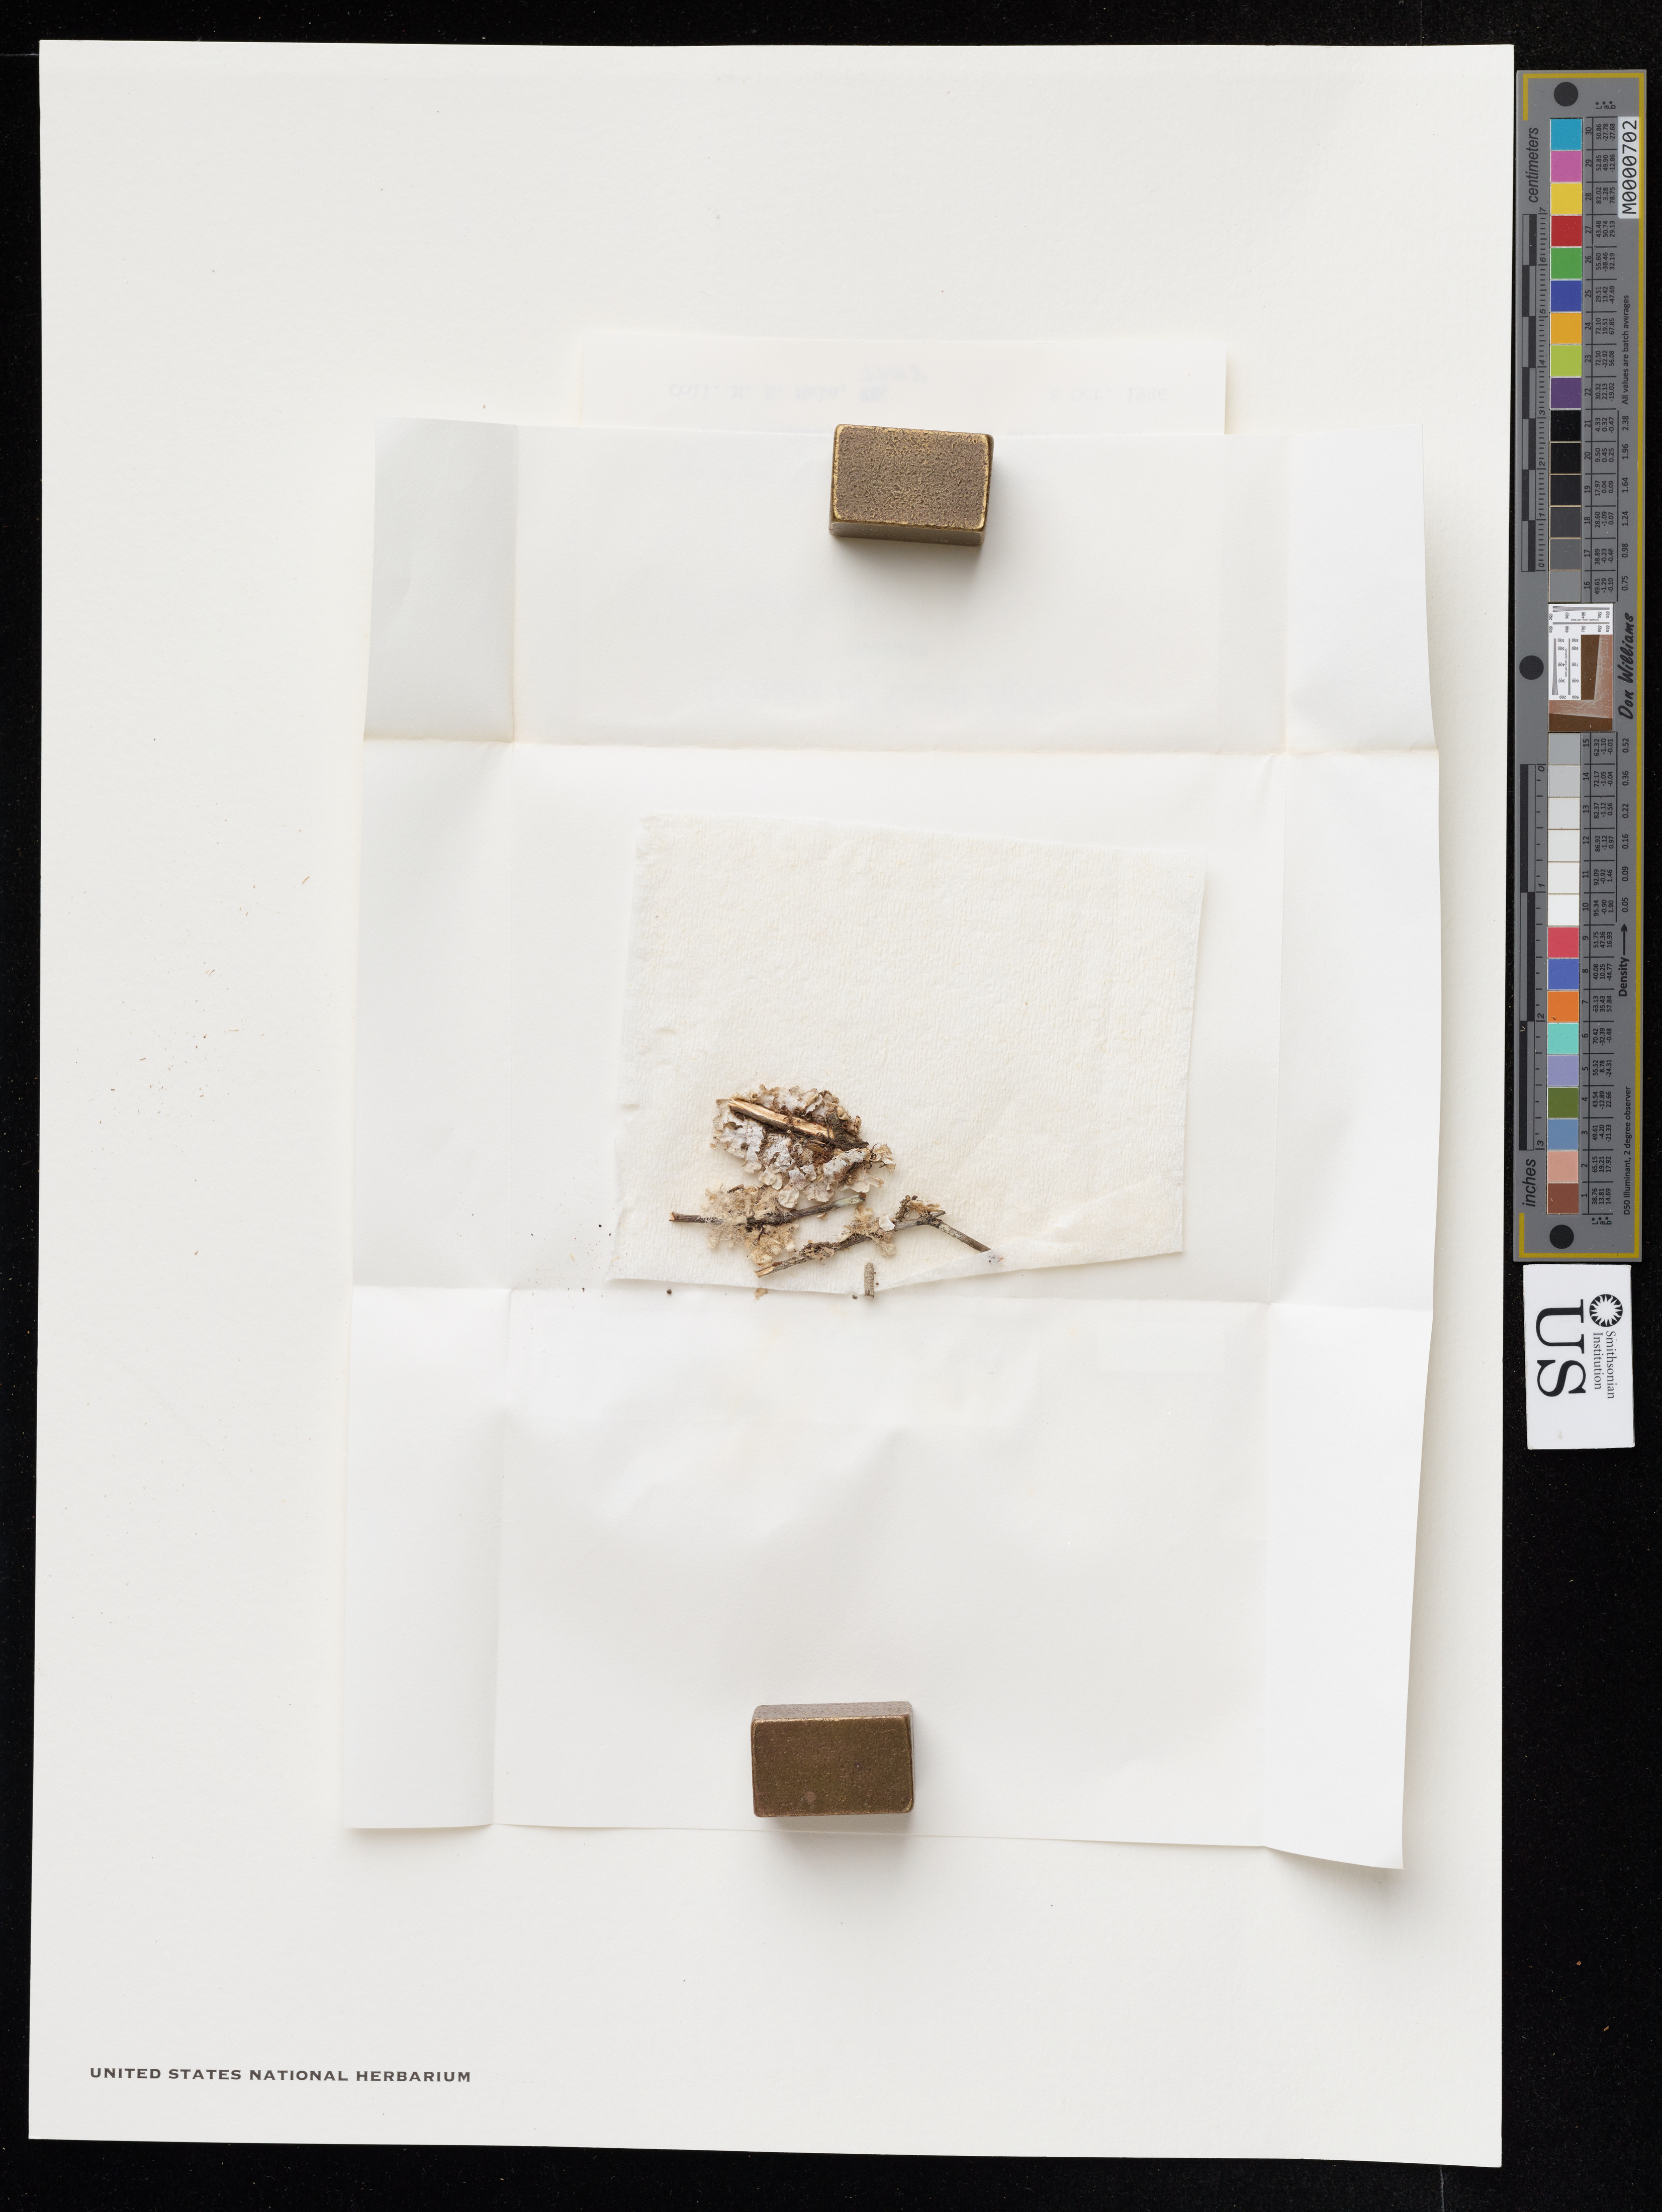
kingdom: Fungi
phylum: Ascomycota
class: Lecanoromycetes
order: Caliciales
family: Physciaceae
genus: Heterodermia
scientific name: Heterodermia comosa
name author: (Eschw.) Follmann & Redon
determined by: Medeiros, Ian D., Peter Buck Postdoctoral Fellow (US), Smithsonian Institution - National Museum of Natural History (UNITED STATES)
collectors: M. Hale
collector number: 77018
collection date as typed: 08 Oct 1986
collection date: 1986-10-08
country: South Africa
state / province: Eastern Cape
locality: Top of pass at ntywenka on hwy r396, 30 km e of maclear, transkei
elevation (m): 1400